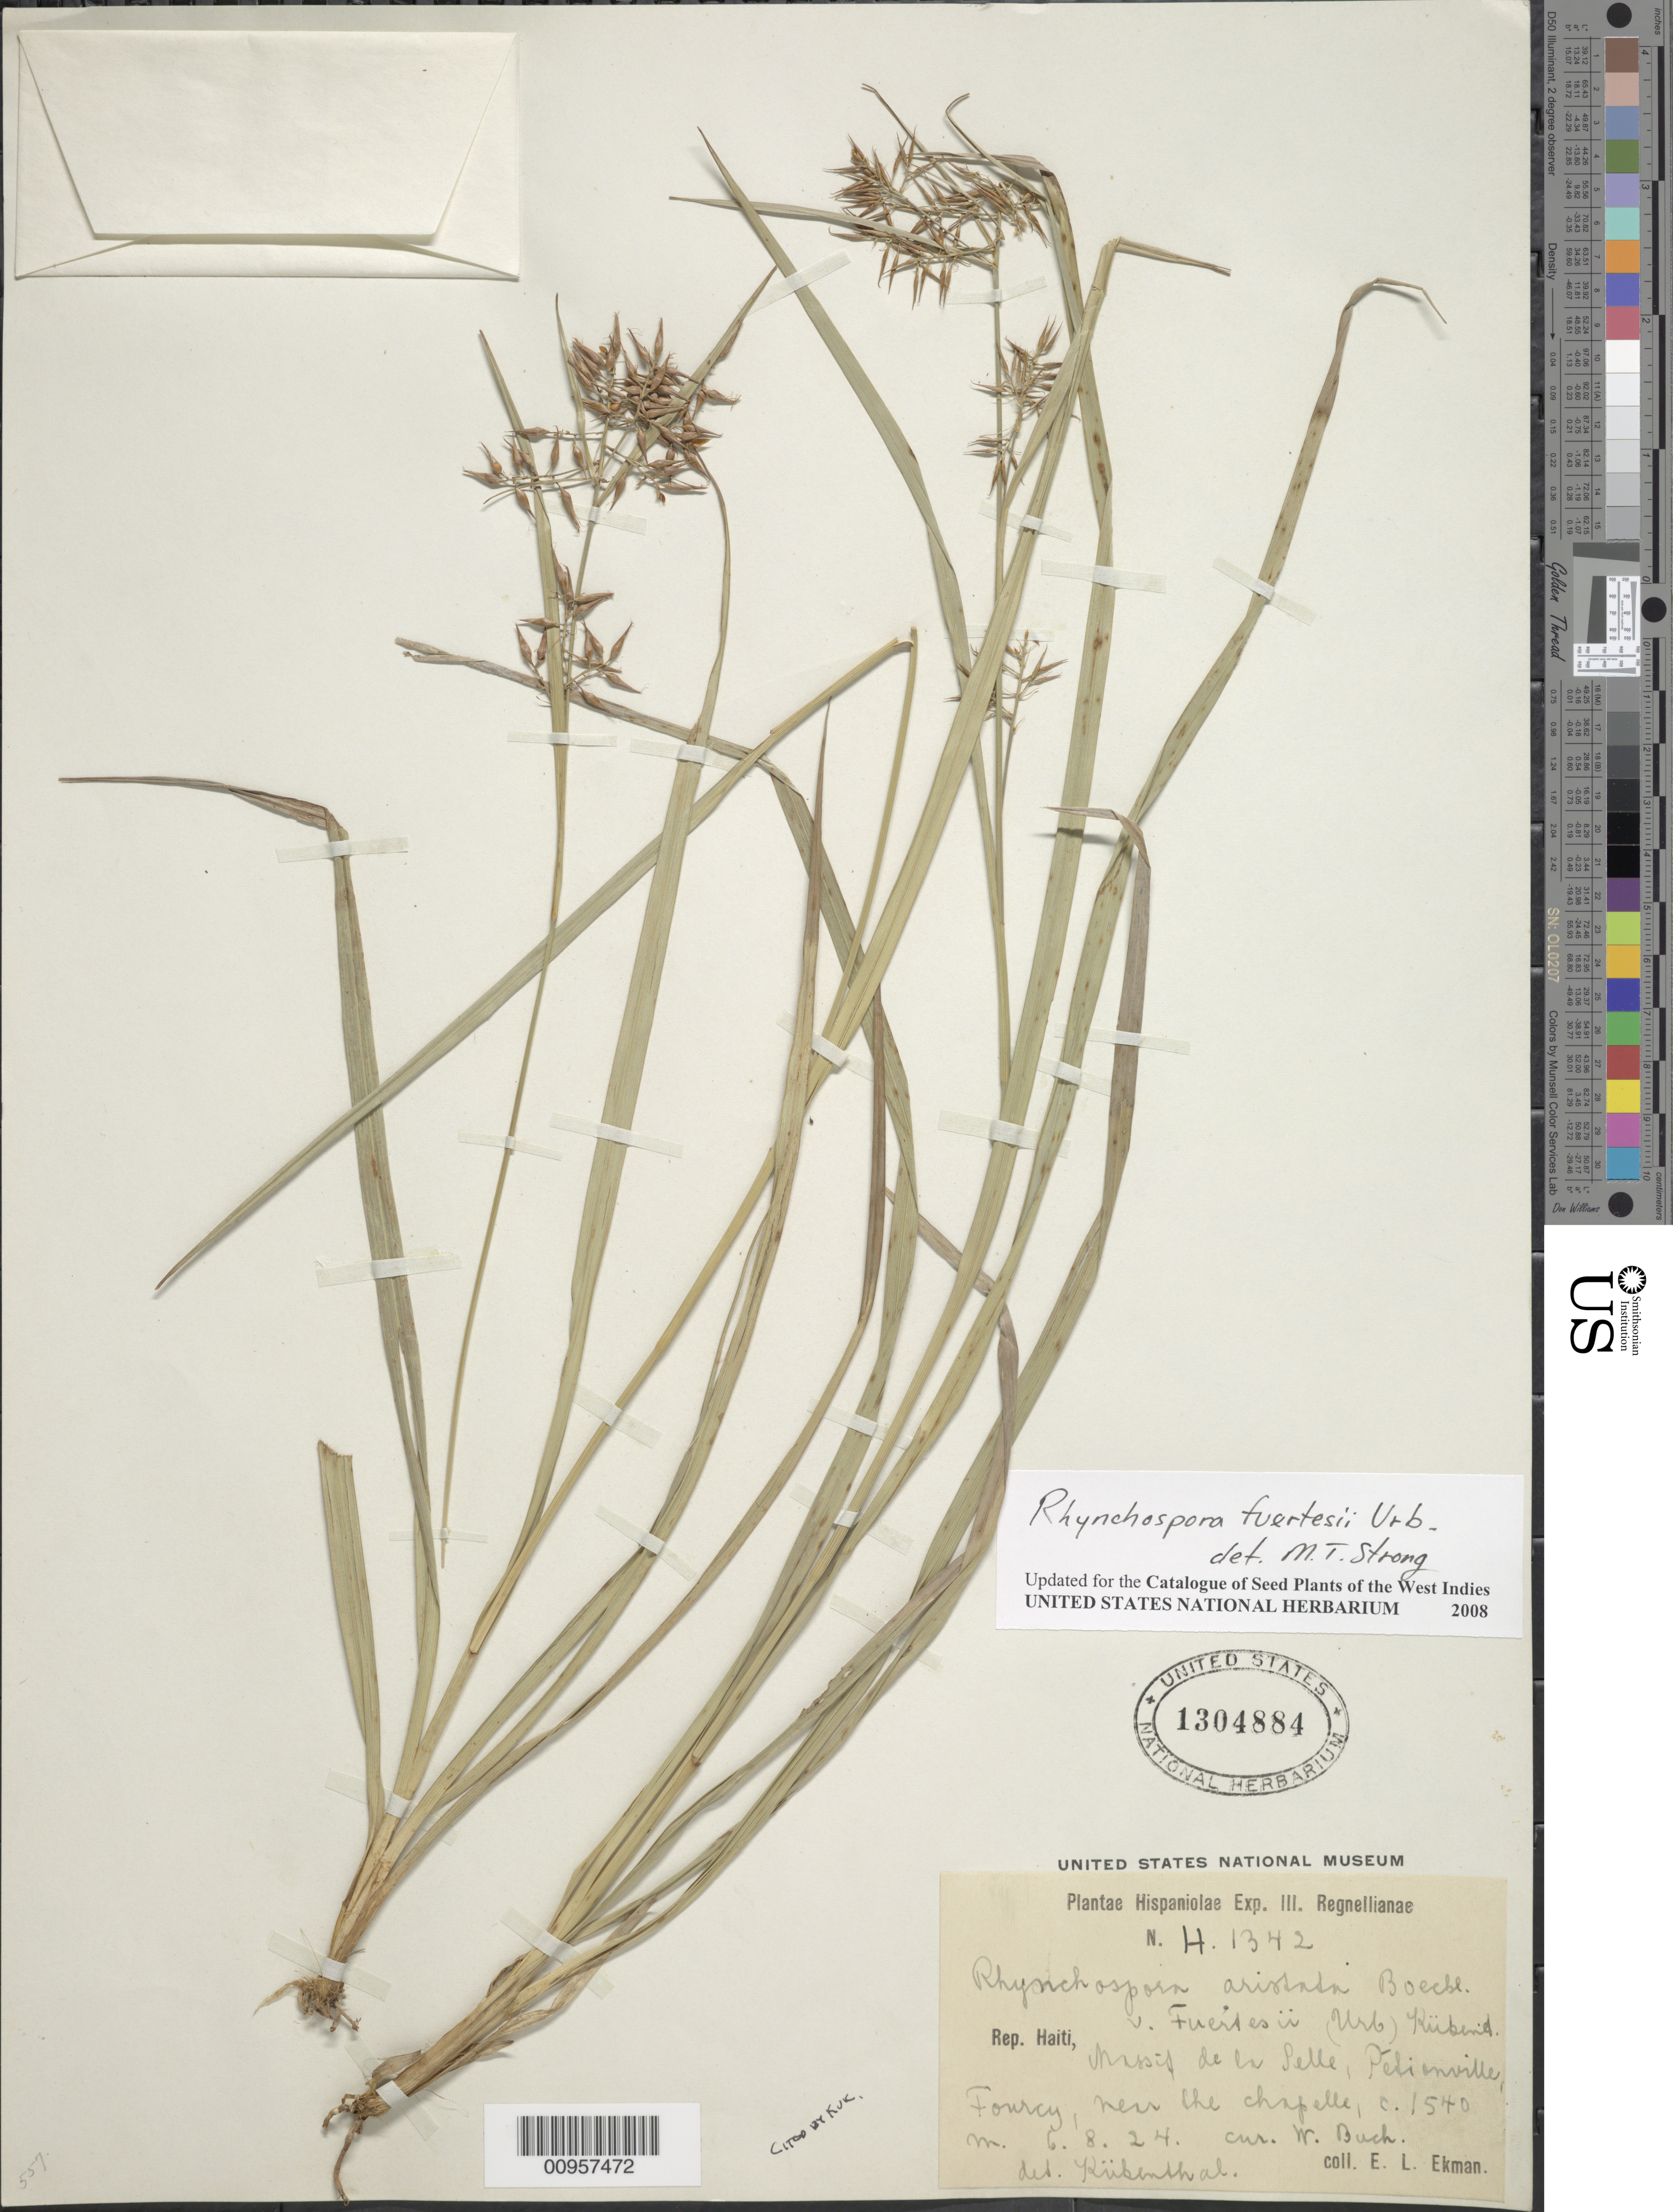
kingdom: Plantae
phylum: Tracheophyta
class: Liliopsida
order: Poales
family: Cyperaceae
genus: Rhynchospora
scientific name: Rhynchospora fuertesii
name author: Urb.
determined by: Strong, M. T., (US), Smithsonian Institution - National Museum of Natural History (UNITED STATES)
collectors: E. L. Ekman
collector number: H 1342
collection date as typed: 06 Aug 1924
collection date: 1924-08-06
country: Haiti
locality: Massif de la Selle, Pétionville, Fourcy, near the chapell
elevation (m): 1540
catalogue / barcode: US 1304884